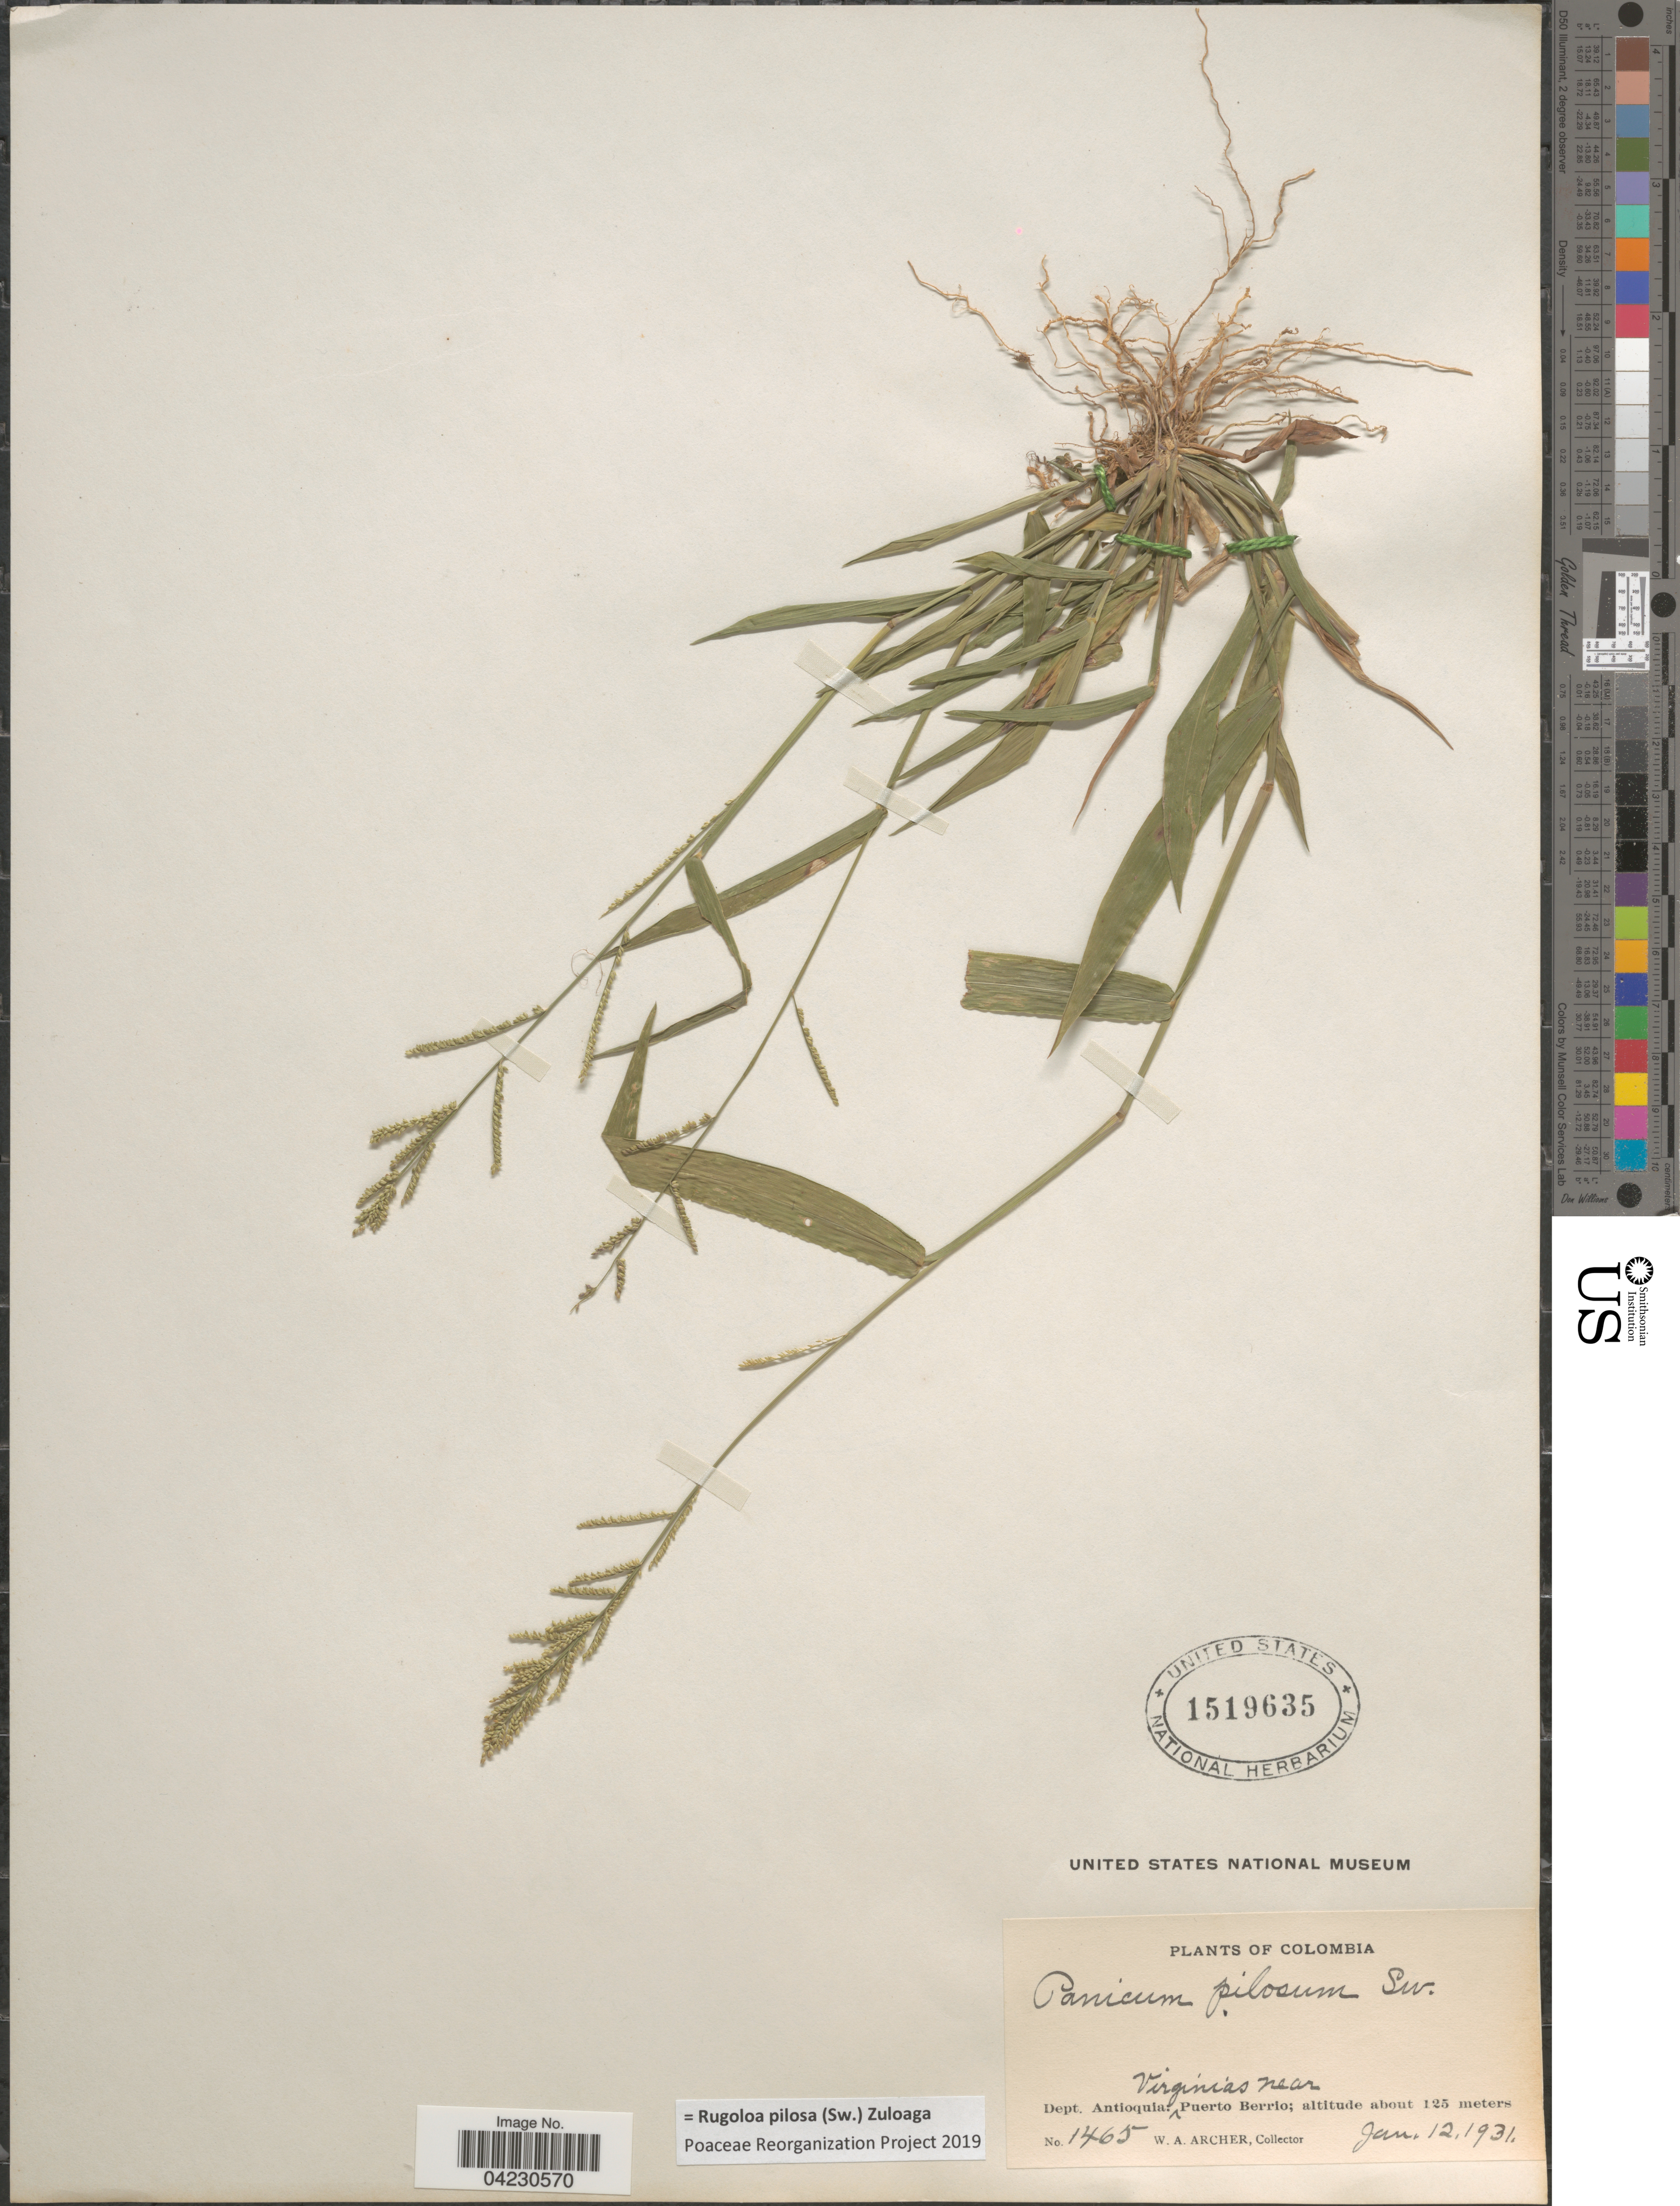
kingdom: Plantae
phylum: Tracheophyta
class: Liliopsida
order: Poales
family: Poaceae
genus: Rugoloa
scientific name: Rugoloa pilosa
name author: (Sw.) Zuloaga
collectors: W. Archer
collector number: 1465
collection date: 1931-01-12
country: Colombia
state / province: Antioquia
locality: Dept. Antioquia: Virginias near Puerto Berrio.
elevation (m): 125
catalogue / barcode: US 1519635